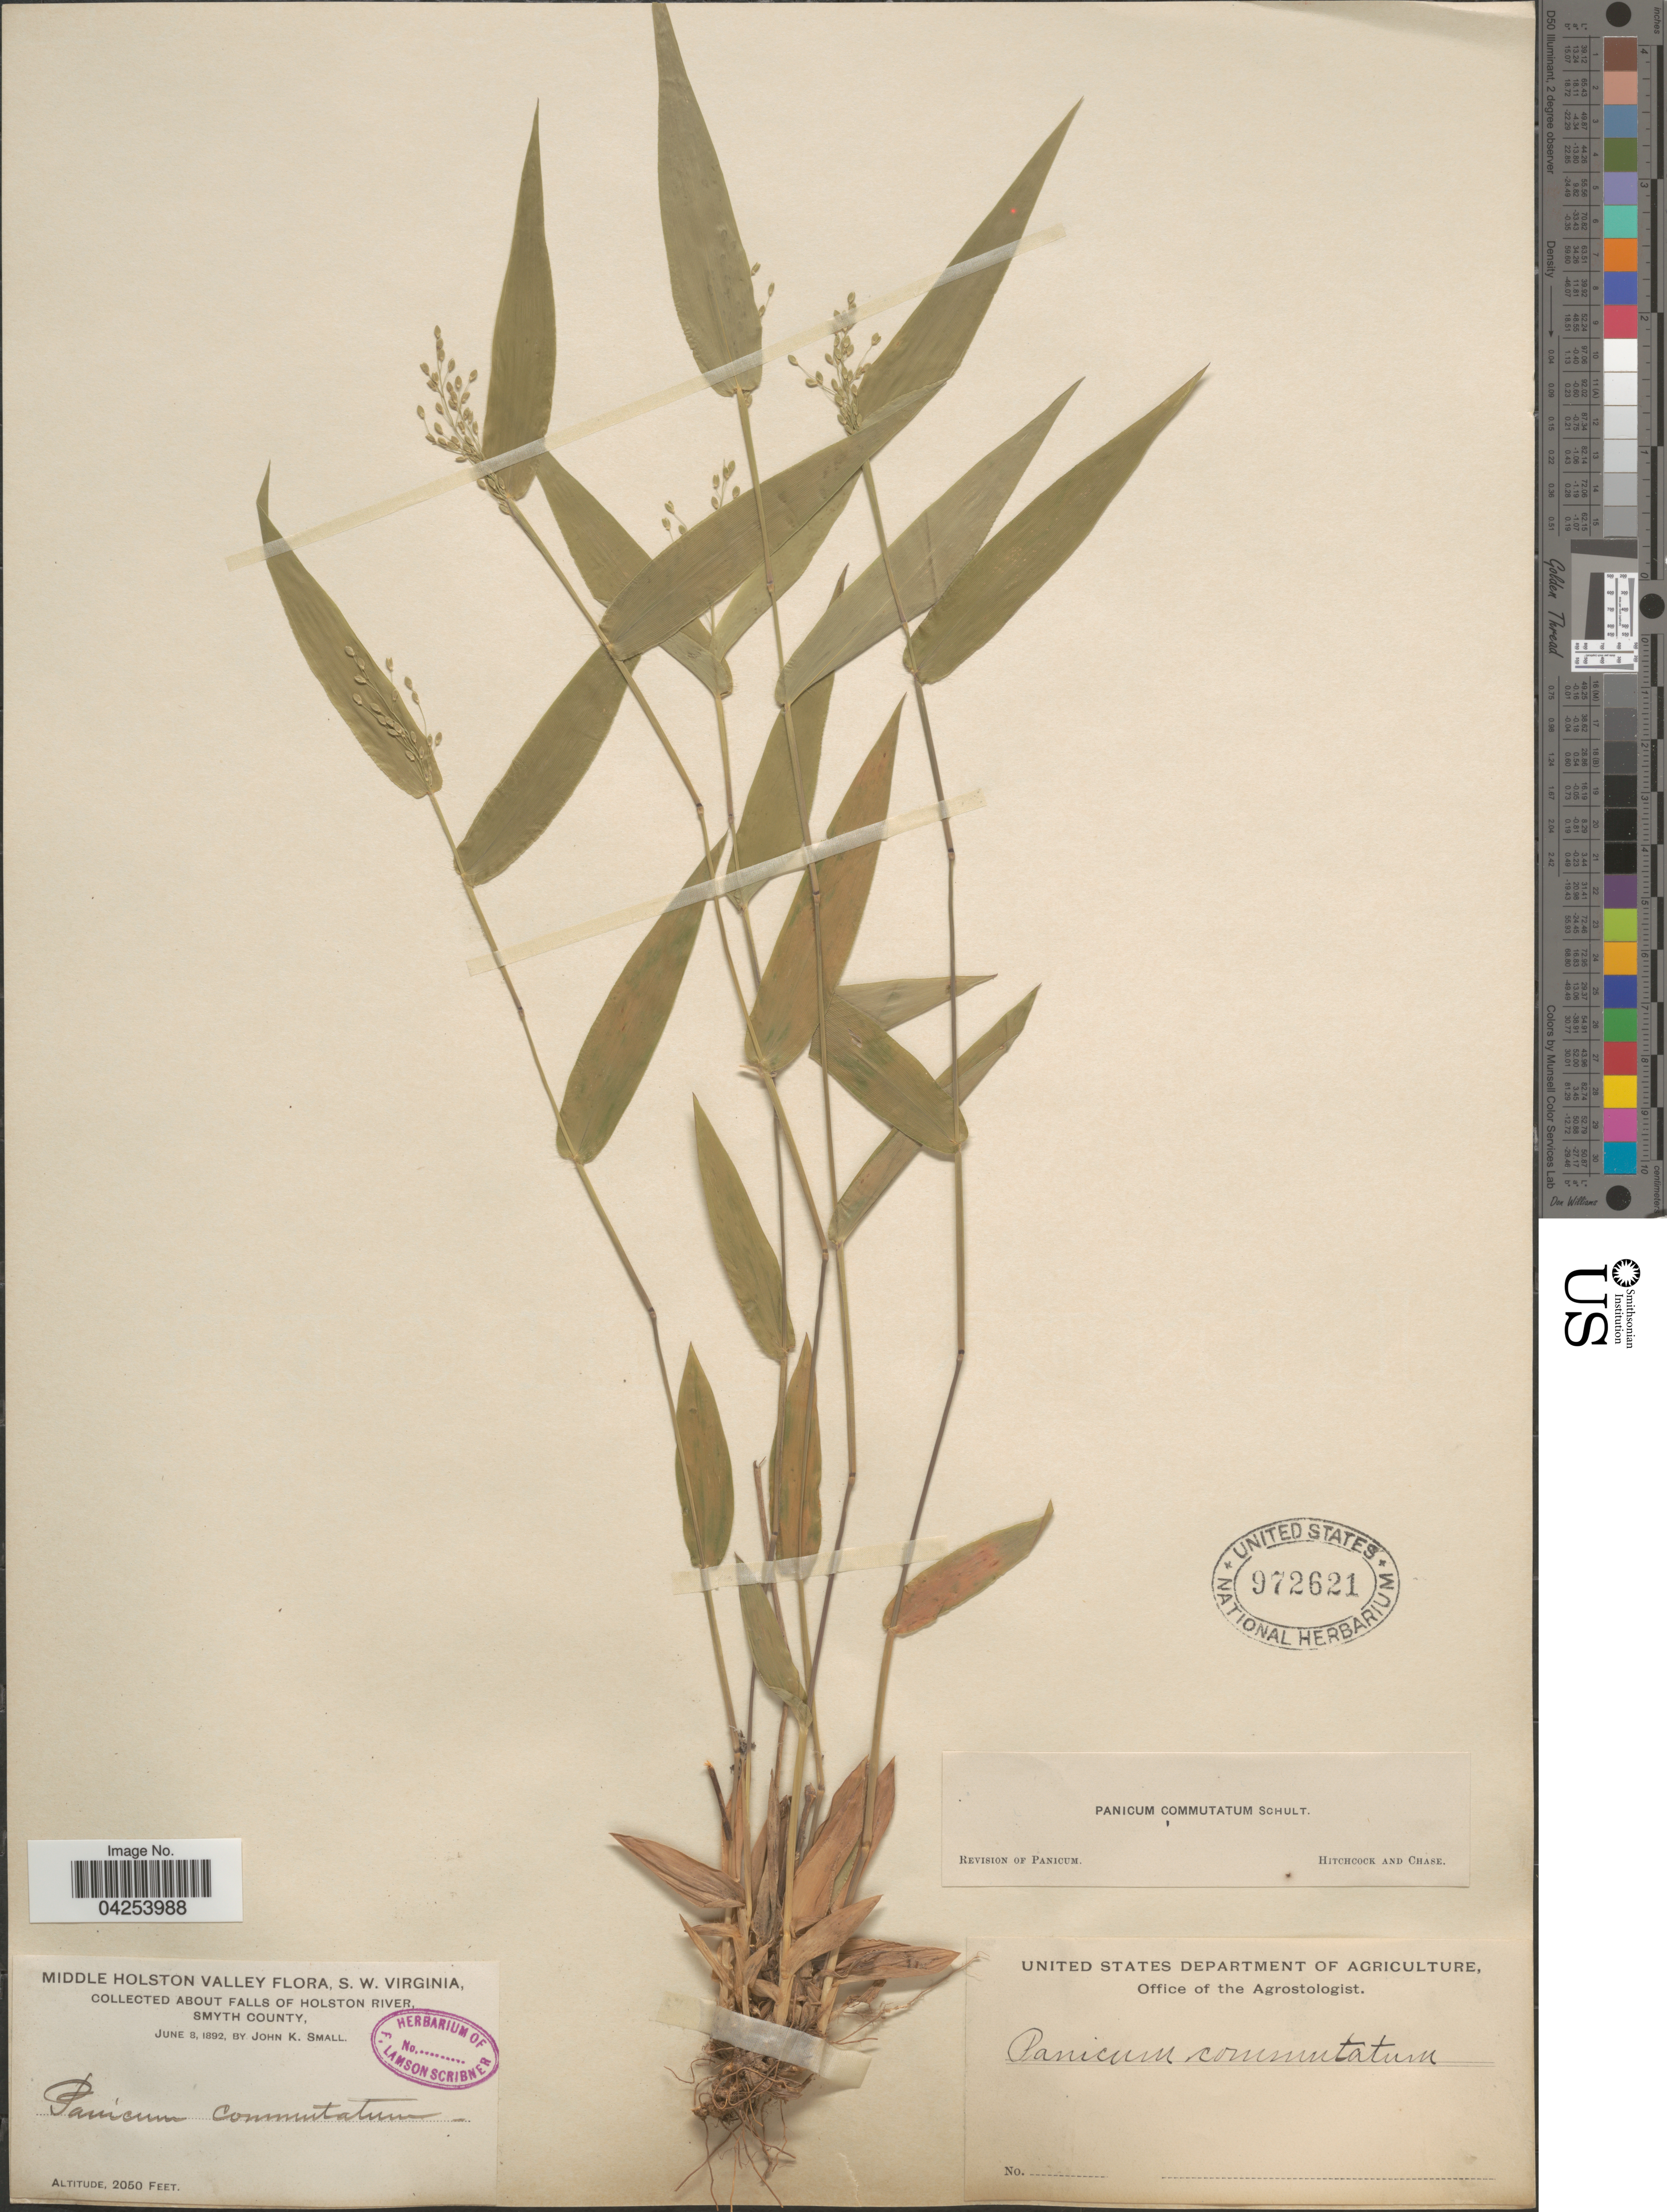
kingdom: Plantae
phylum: Tracheophyta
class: Liliopsida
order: Poales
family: Poaceae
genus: Dichanthelium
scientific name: Dichanthelium commutatum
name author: (Schult.) Gould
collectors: J. K. Small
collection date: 1892-06-08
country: United States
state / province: Virginia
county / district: Smyth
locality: Middle Holston Valley, S. W. Virginia. About falls of Holston River, Smyth County.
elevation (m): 625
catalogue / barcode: US 972621